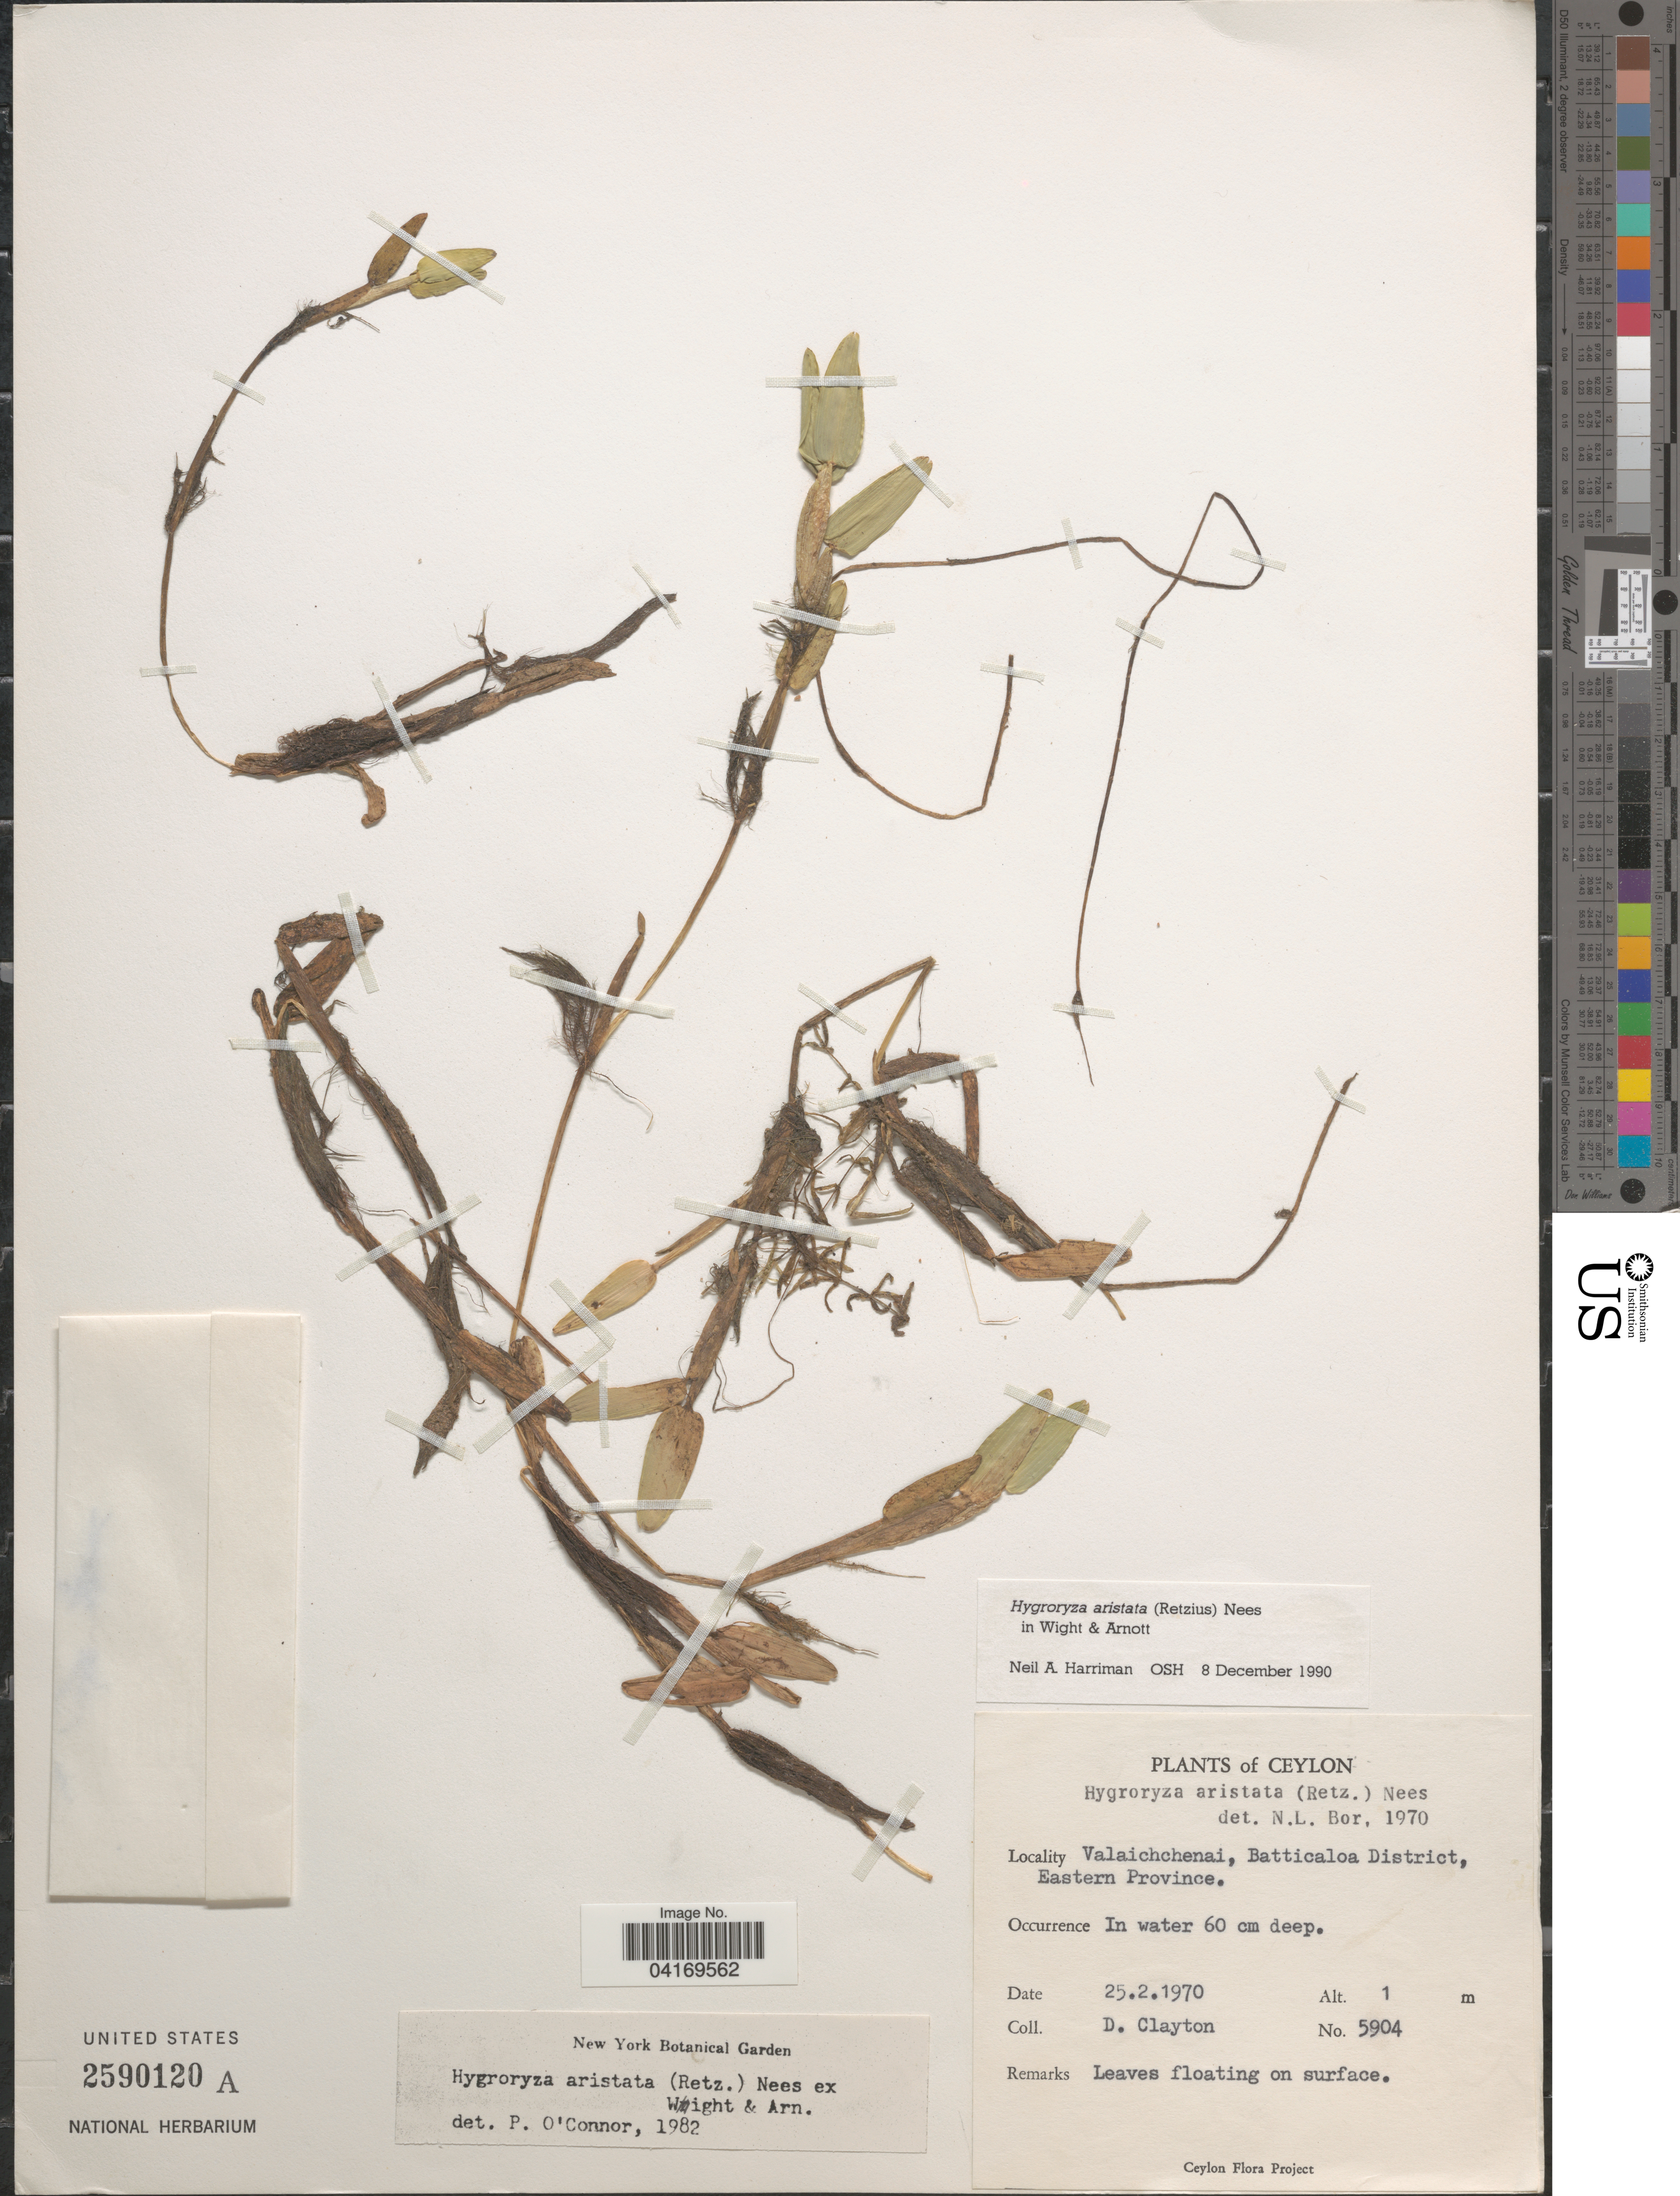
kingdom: Plantae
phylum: Tracheophyta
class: Liliopsida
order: Poales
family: Poaceae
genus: Hygroryza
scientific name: Hygroryza aristata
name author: (Retz.) Nees ex Wright & Arn.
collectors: D. Clayton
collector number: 5904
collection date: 1970-02-25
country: Sri Lanka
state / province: Eastern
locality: Ceylon. Valaichchenai, Batticaloa District.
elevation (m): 1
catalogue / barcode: US 2590120A